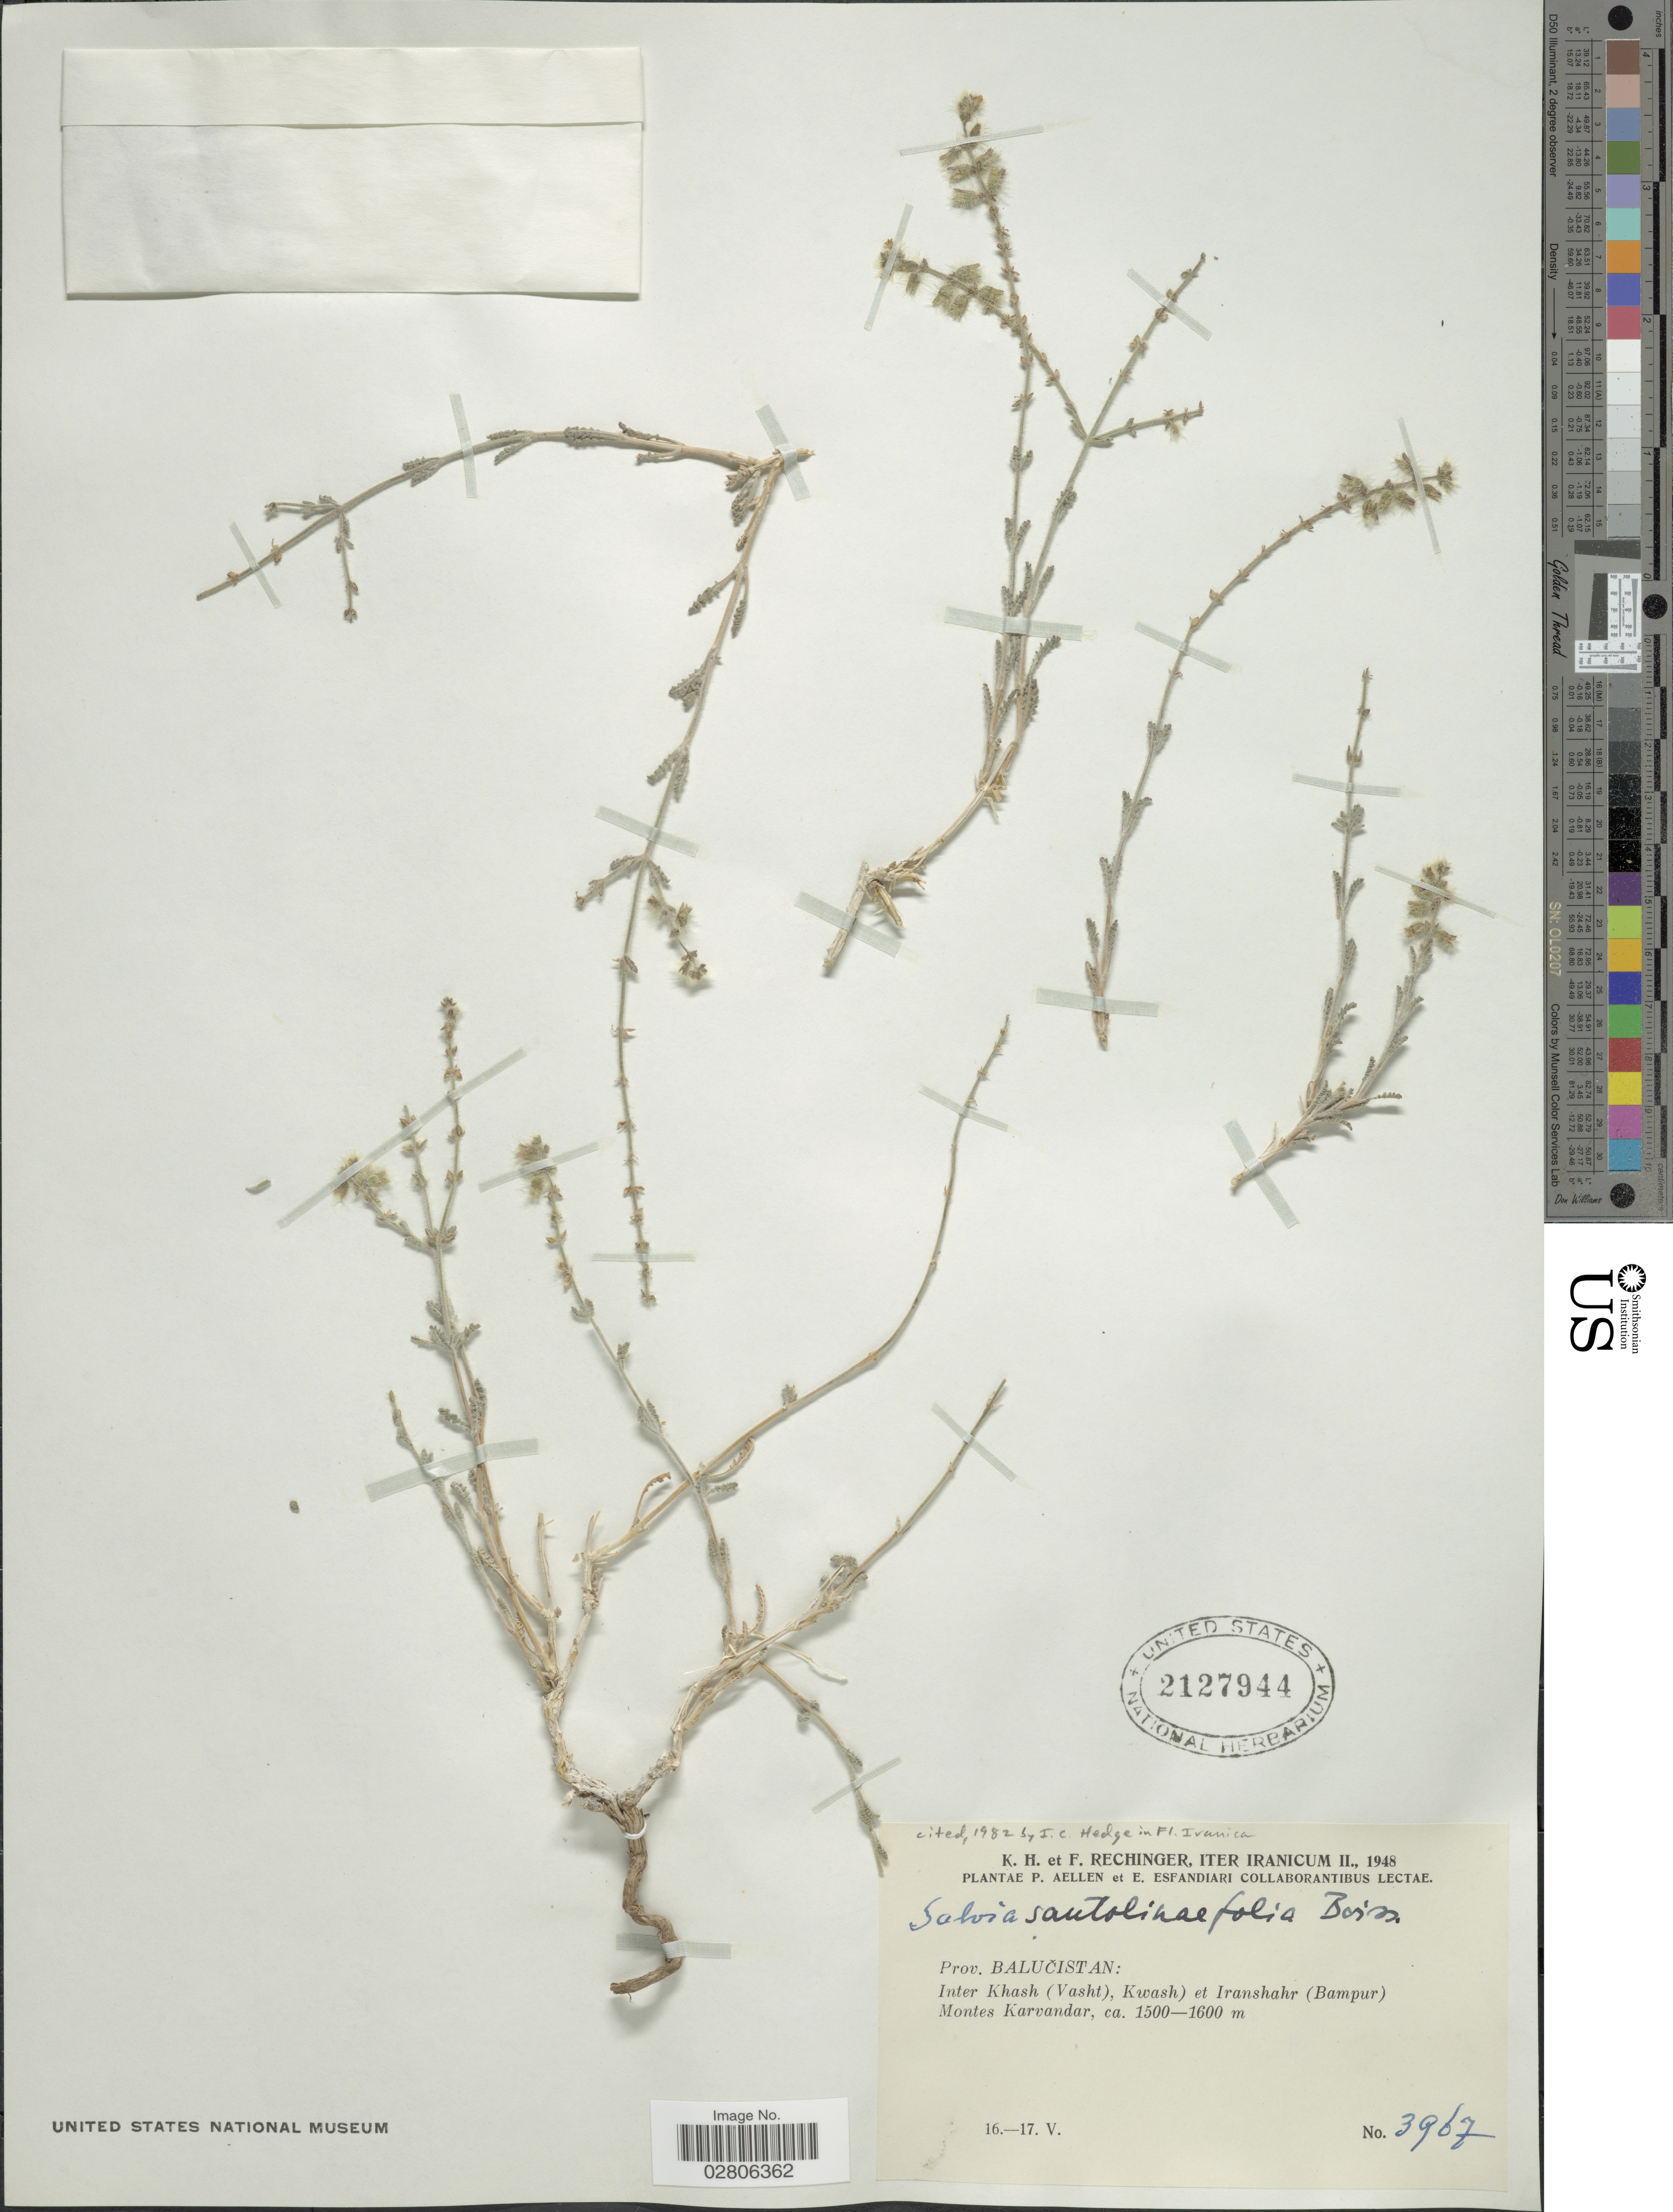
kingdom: Plantae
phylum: Tracheophyta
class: Magnoliopsida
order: Lamiales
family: Lamiaceae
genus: Salvia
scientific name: Salvia santolinifolia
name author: Boiss.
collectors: K. H. Rechinger & F. Rechinger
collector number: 3967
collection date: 1948-05-16/1948-05-17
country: Iran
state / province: Sistan and Baluchistan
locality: Iter Iranicum II. Prov. Balučistan: Inter Khash (Vasht), Kwash) et Iranshahr (Bampur) Montes Karvandar.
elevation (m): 1500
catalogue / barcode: US 2127944